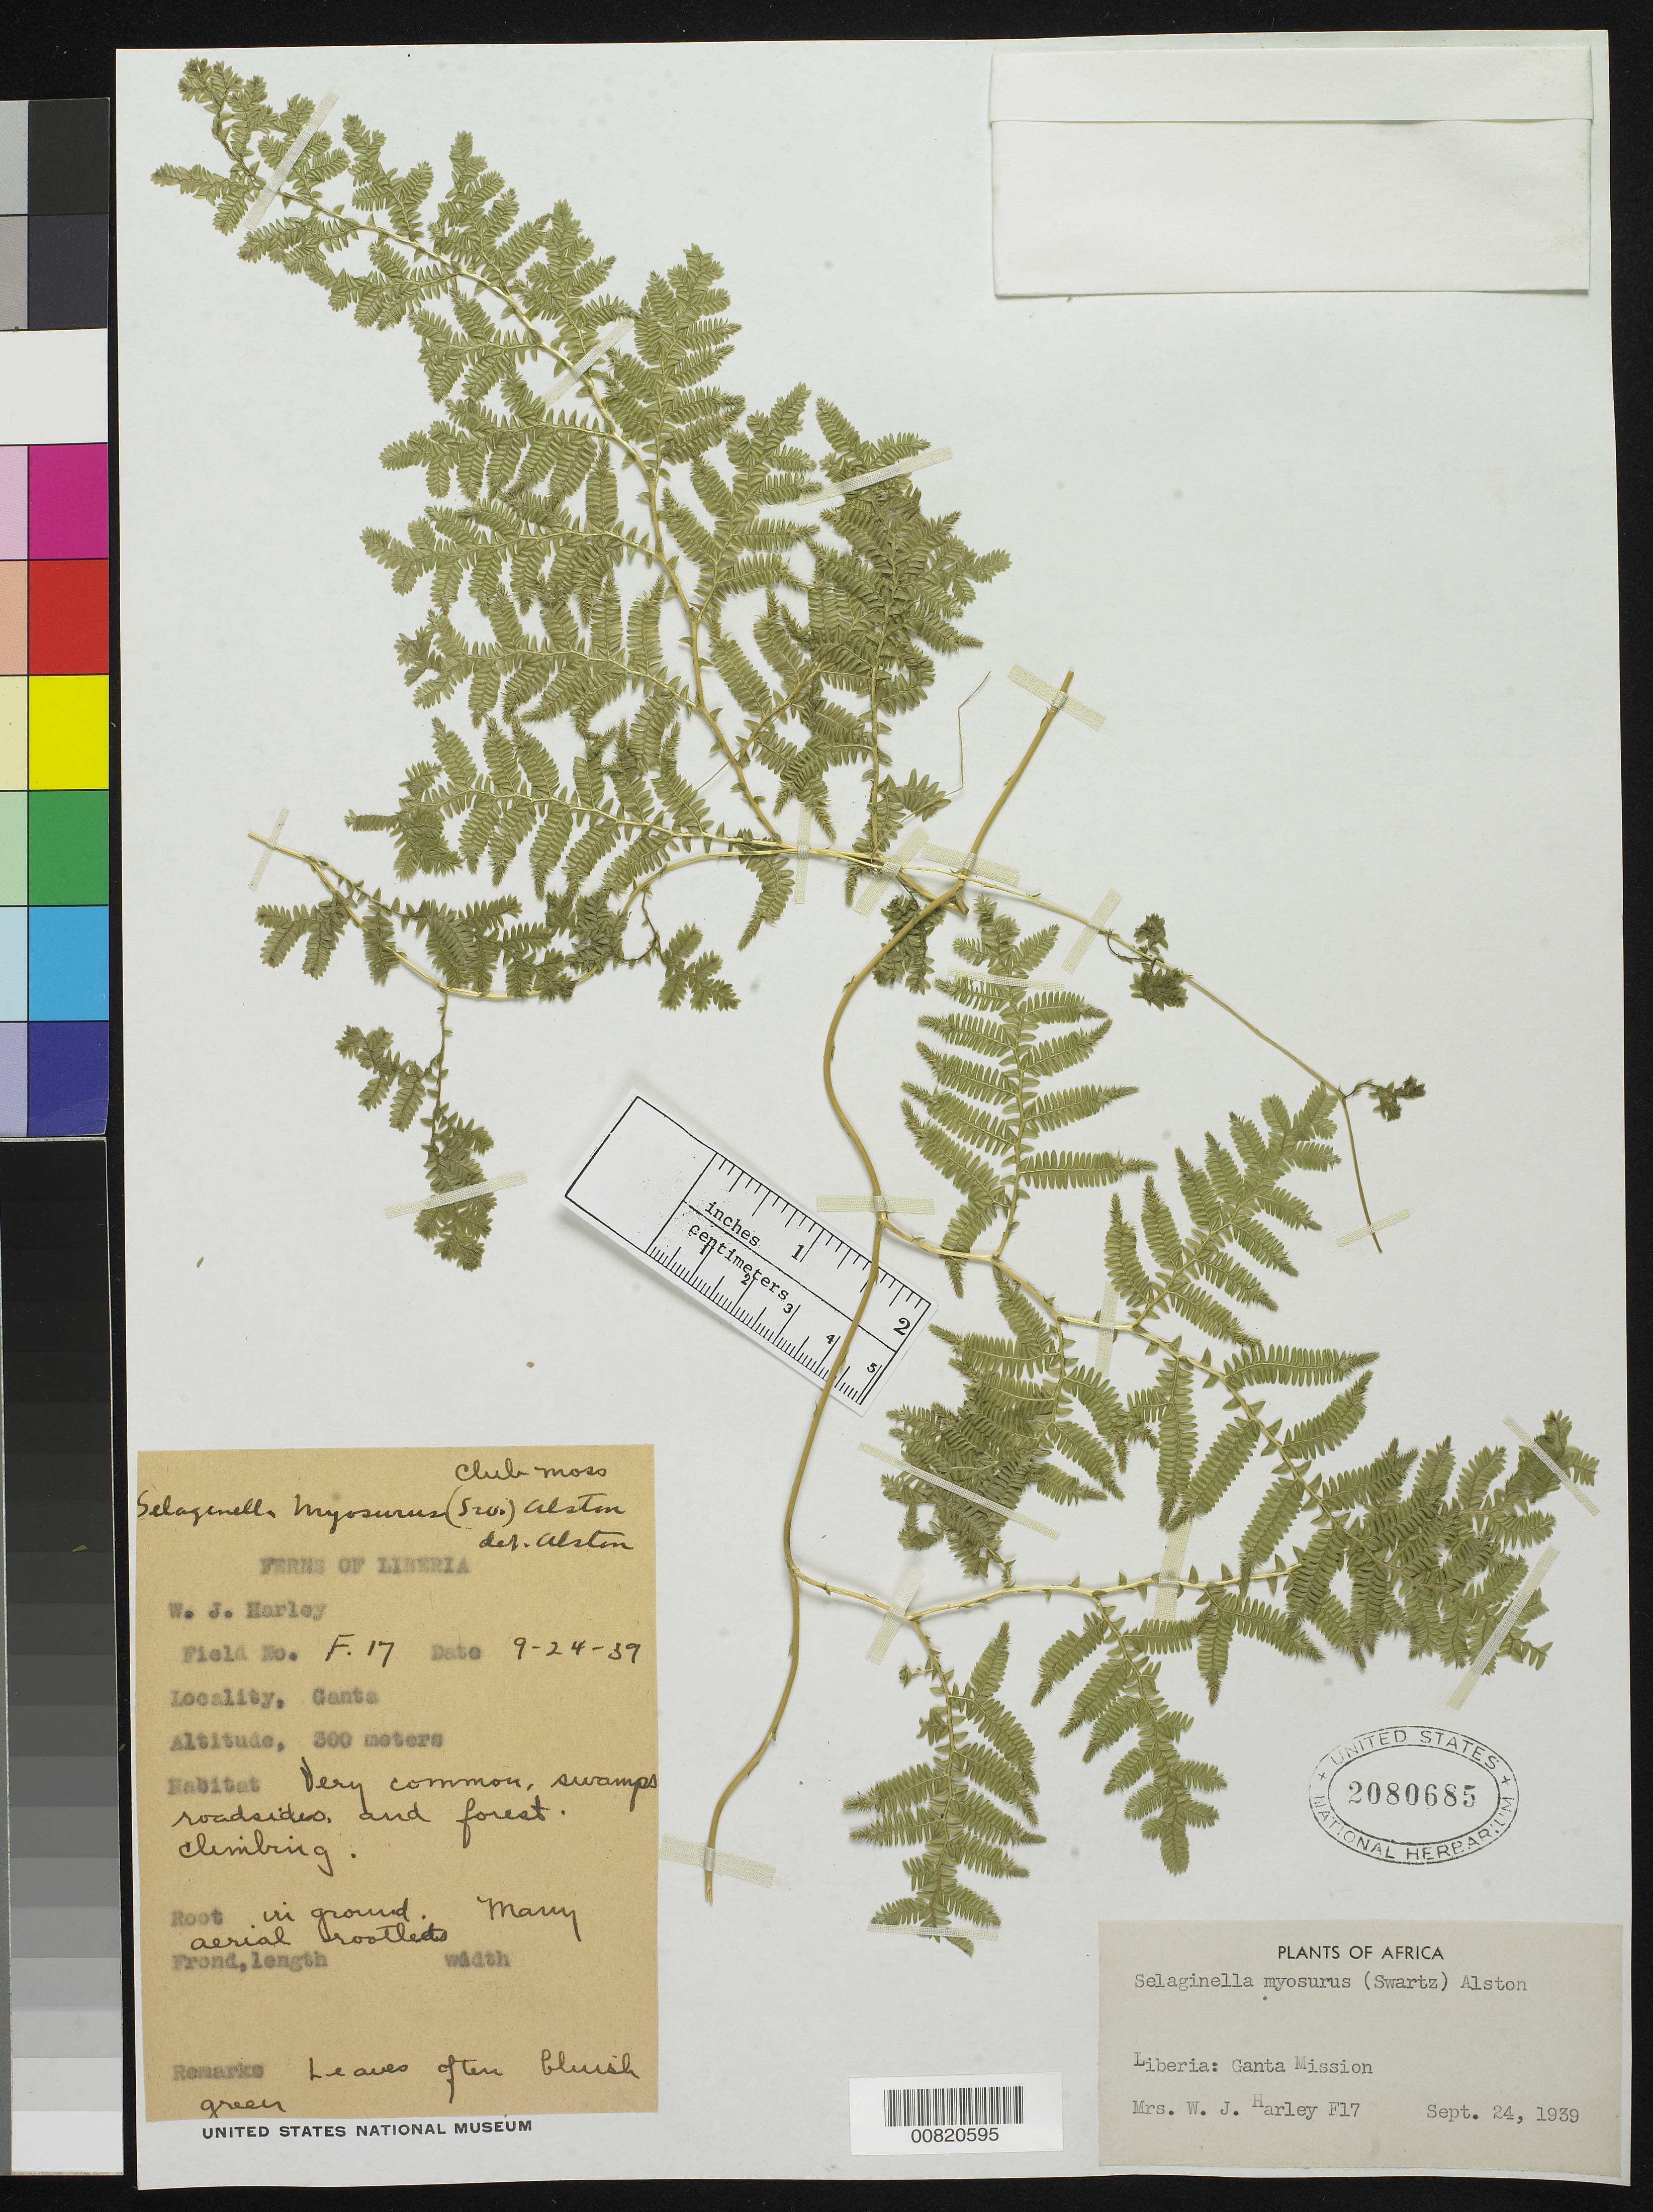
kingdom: Plantae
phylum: Tracheophyta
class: Lycopodiopsida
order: Selaginellales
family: Selaginellaceae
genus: Selaginella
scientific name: Selaginella myosurus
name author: (Sw.) Alston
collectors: Harley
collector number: F 17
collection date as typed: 24 Sep 1939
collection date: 1939-09-24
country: Liberia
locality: Ganta Mission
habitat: forest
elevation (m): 300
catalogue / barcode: US 2080685